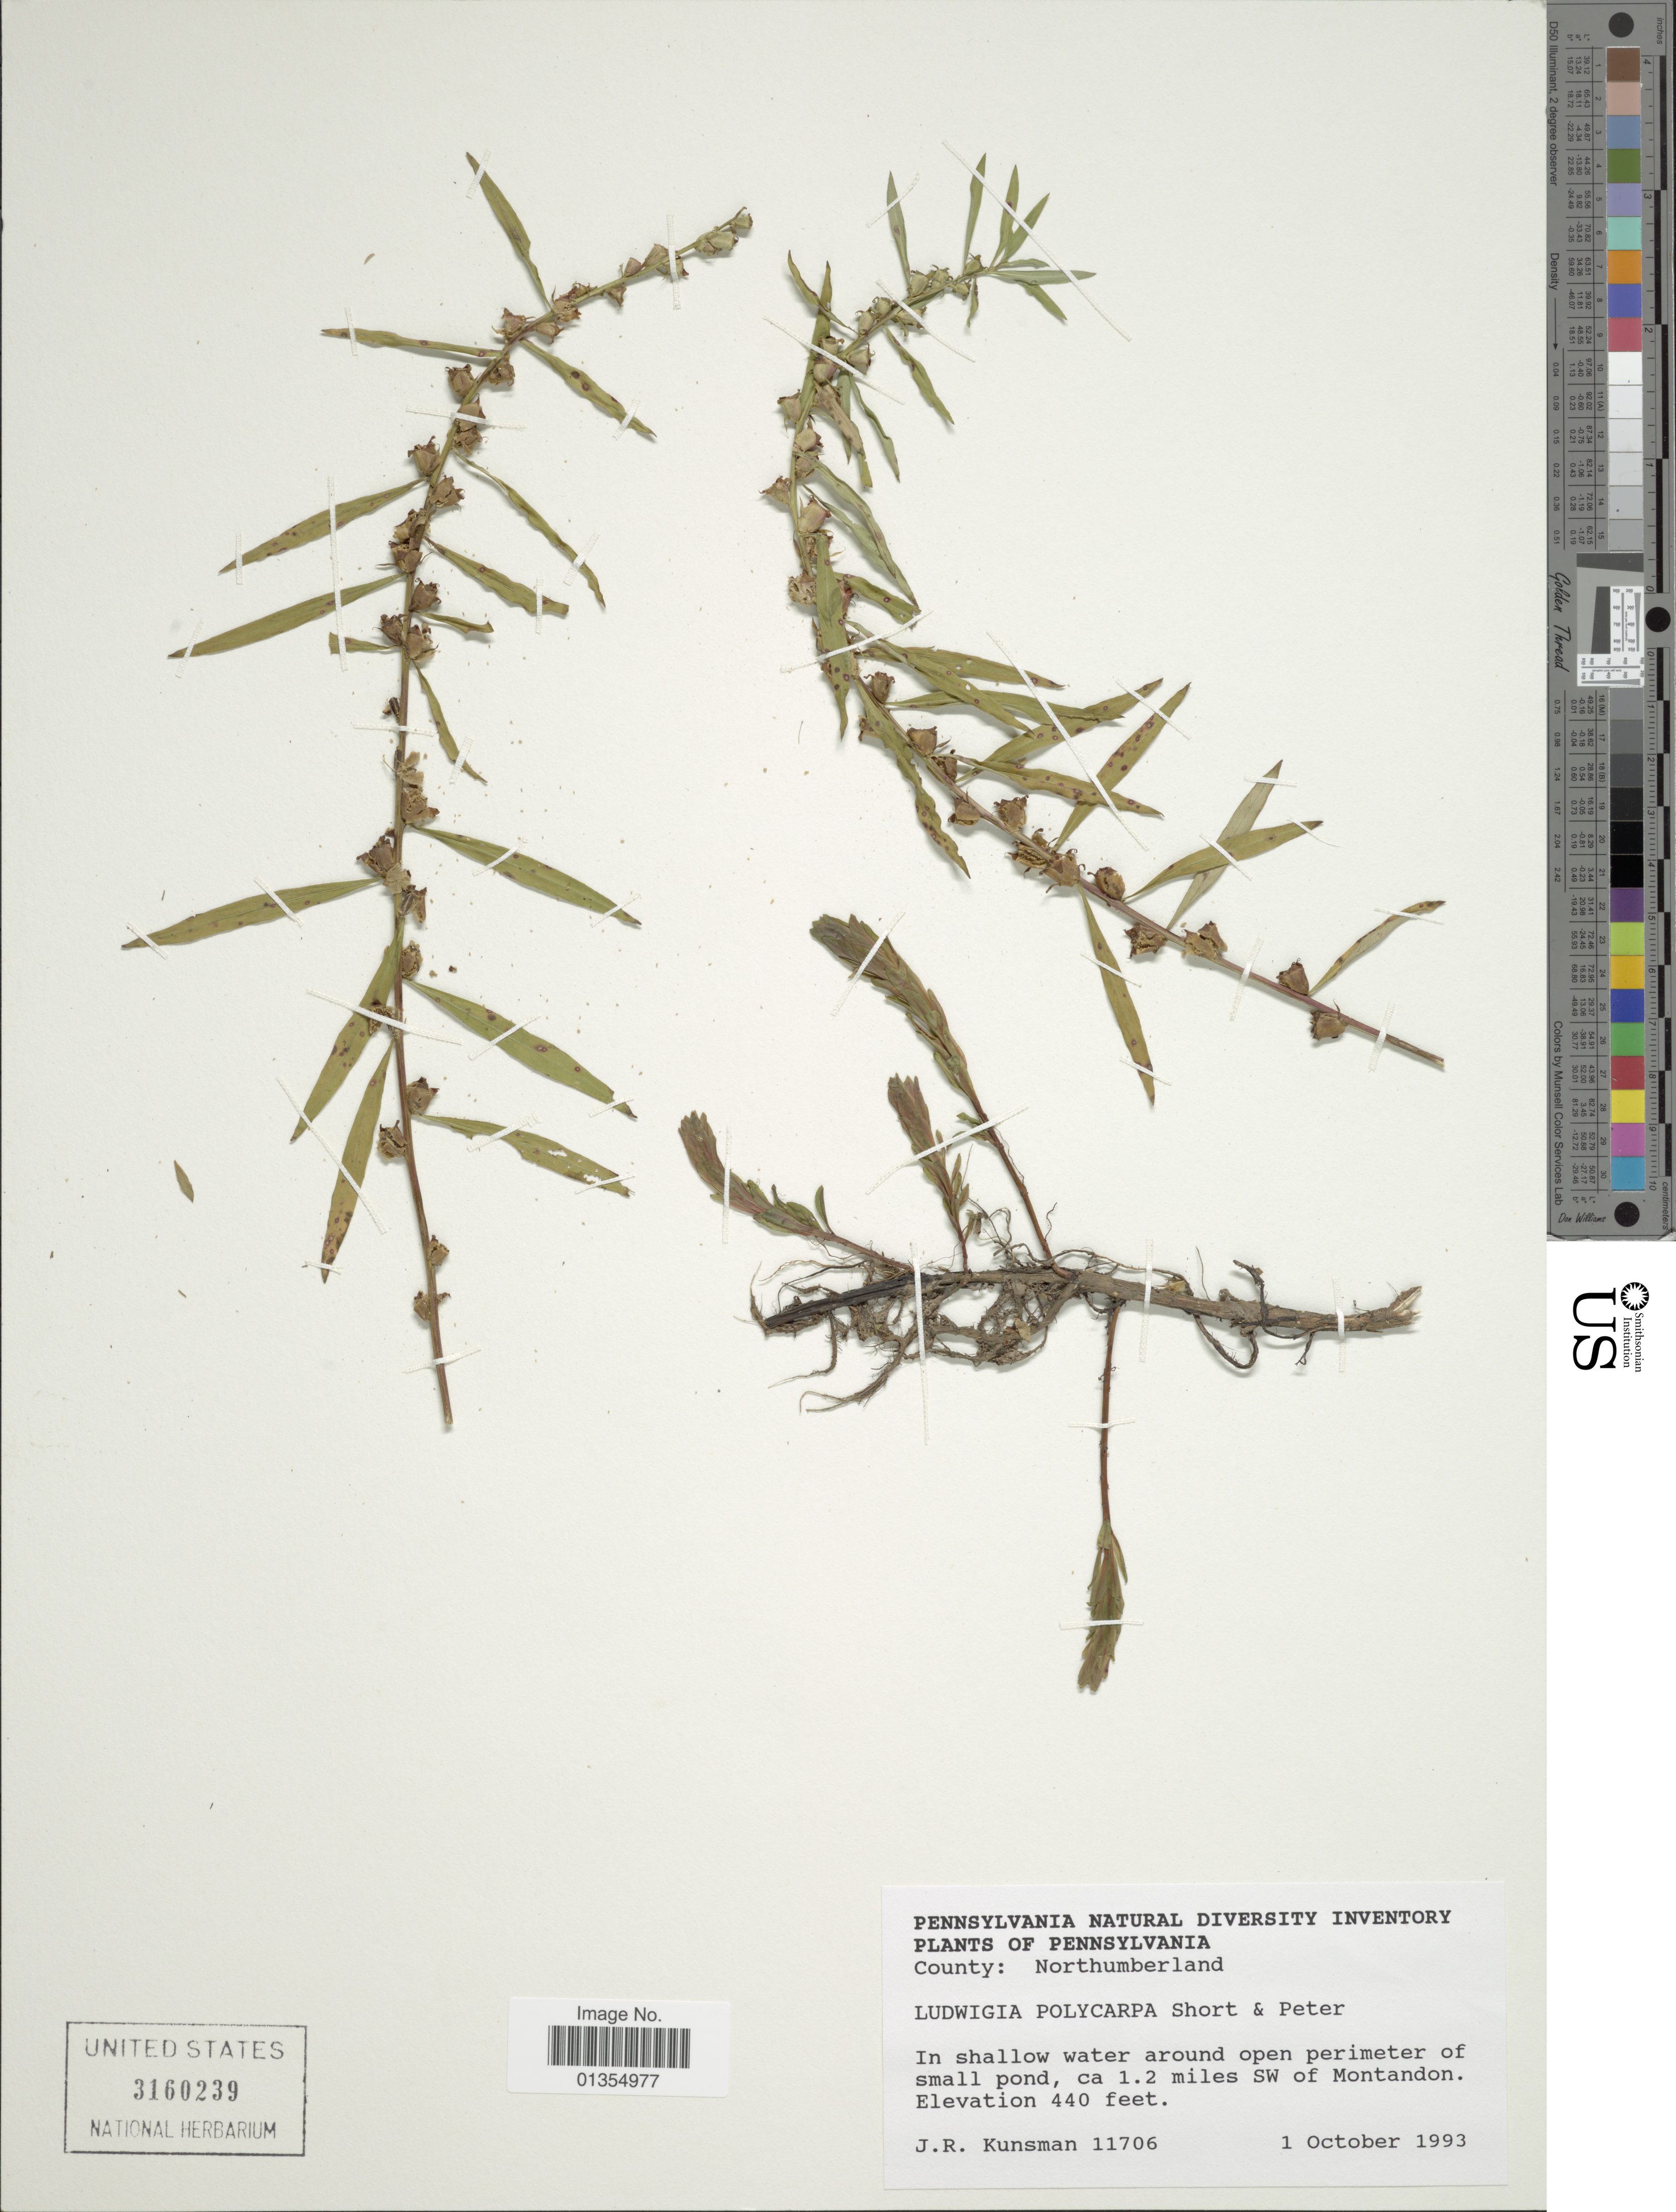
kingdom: Plantae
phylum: Tracheophyta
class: Magnoliopsida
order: Myrtales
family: Onagraceae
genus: Ludwigia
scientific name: Ludwigia polycarpa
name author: Short & R. Peter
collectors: J. Kunsman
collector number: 11706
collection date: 1993-10-01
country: United States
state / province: Pennsylvania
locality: County Northumberland, ca 1.2 miles SW of Montandon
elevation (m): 134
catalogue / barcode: US 3160239